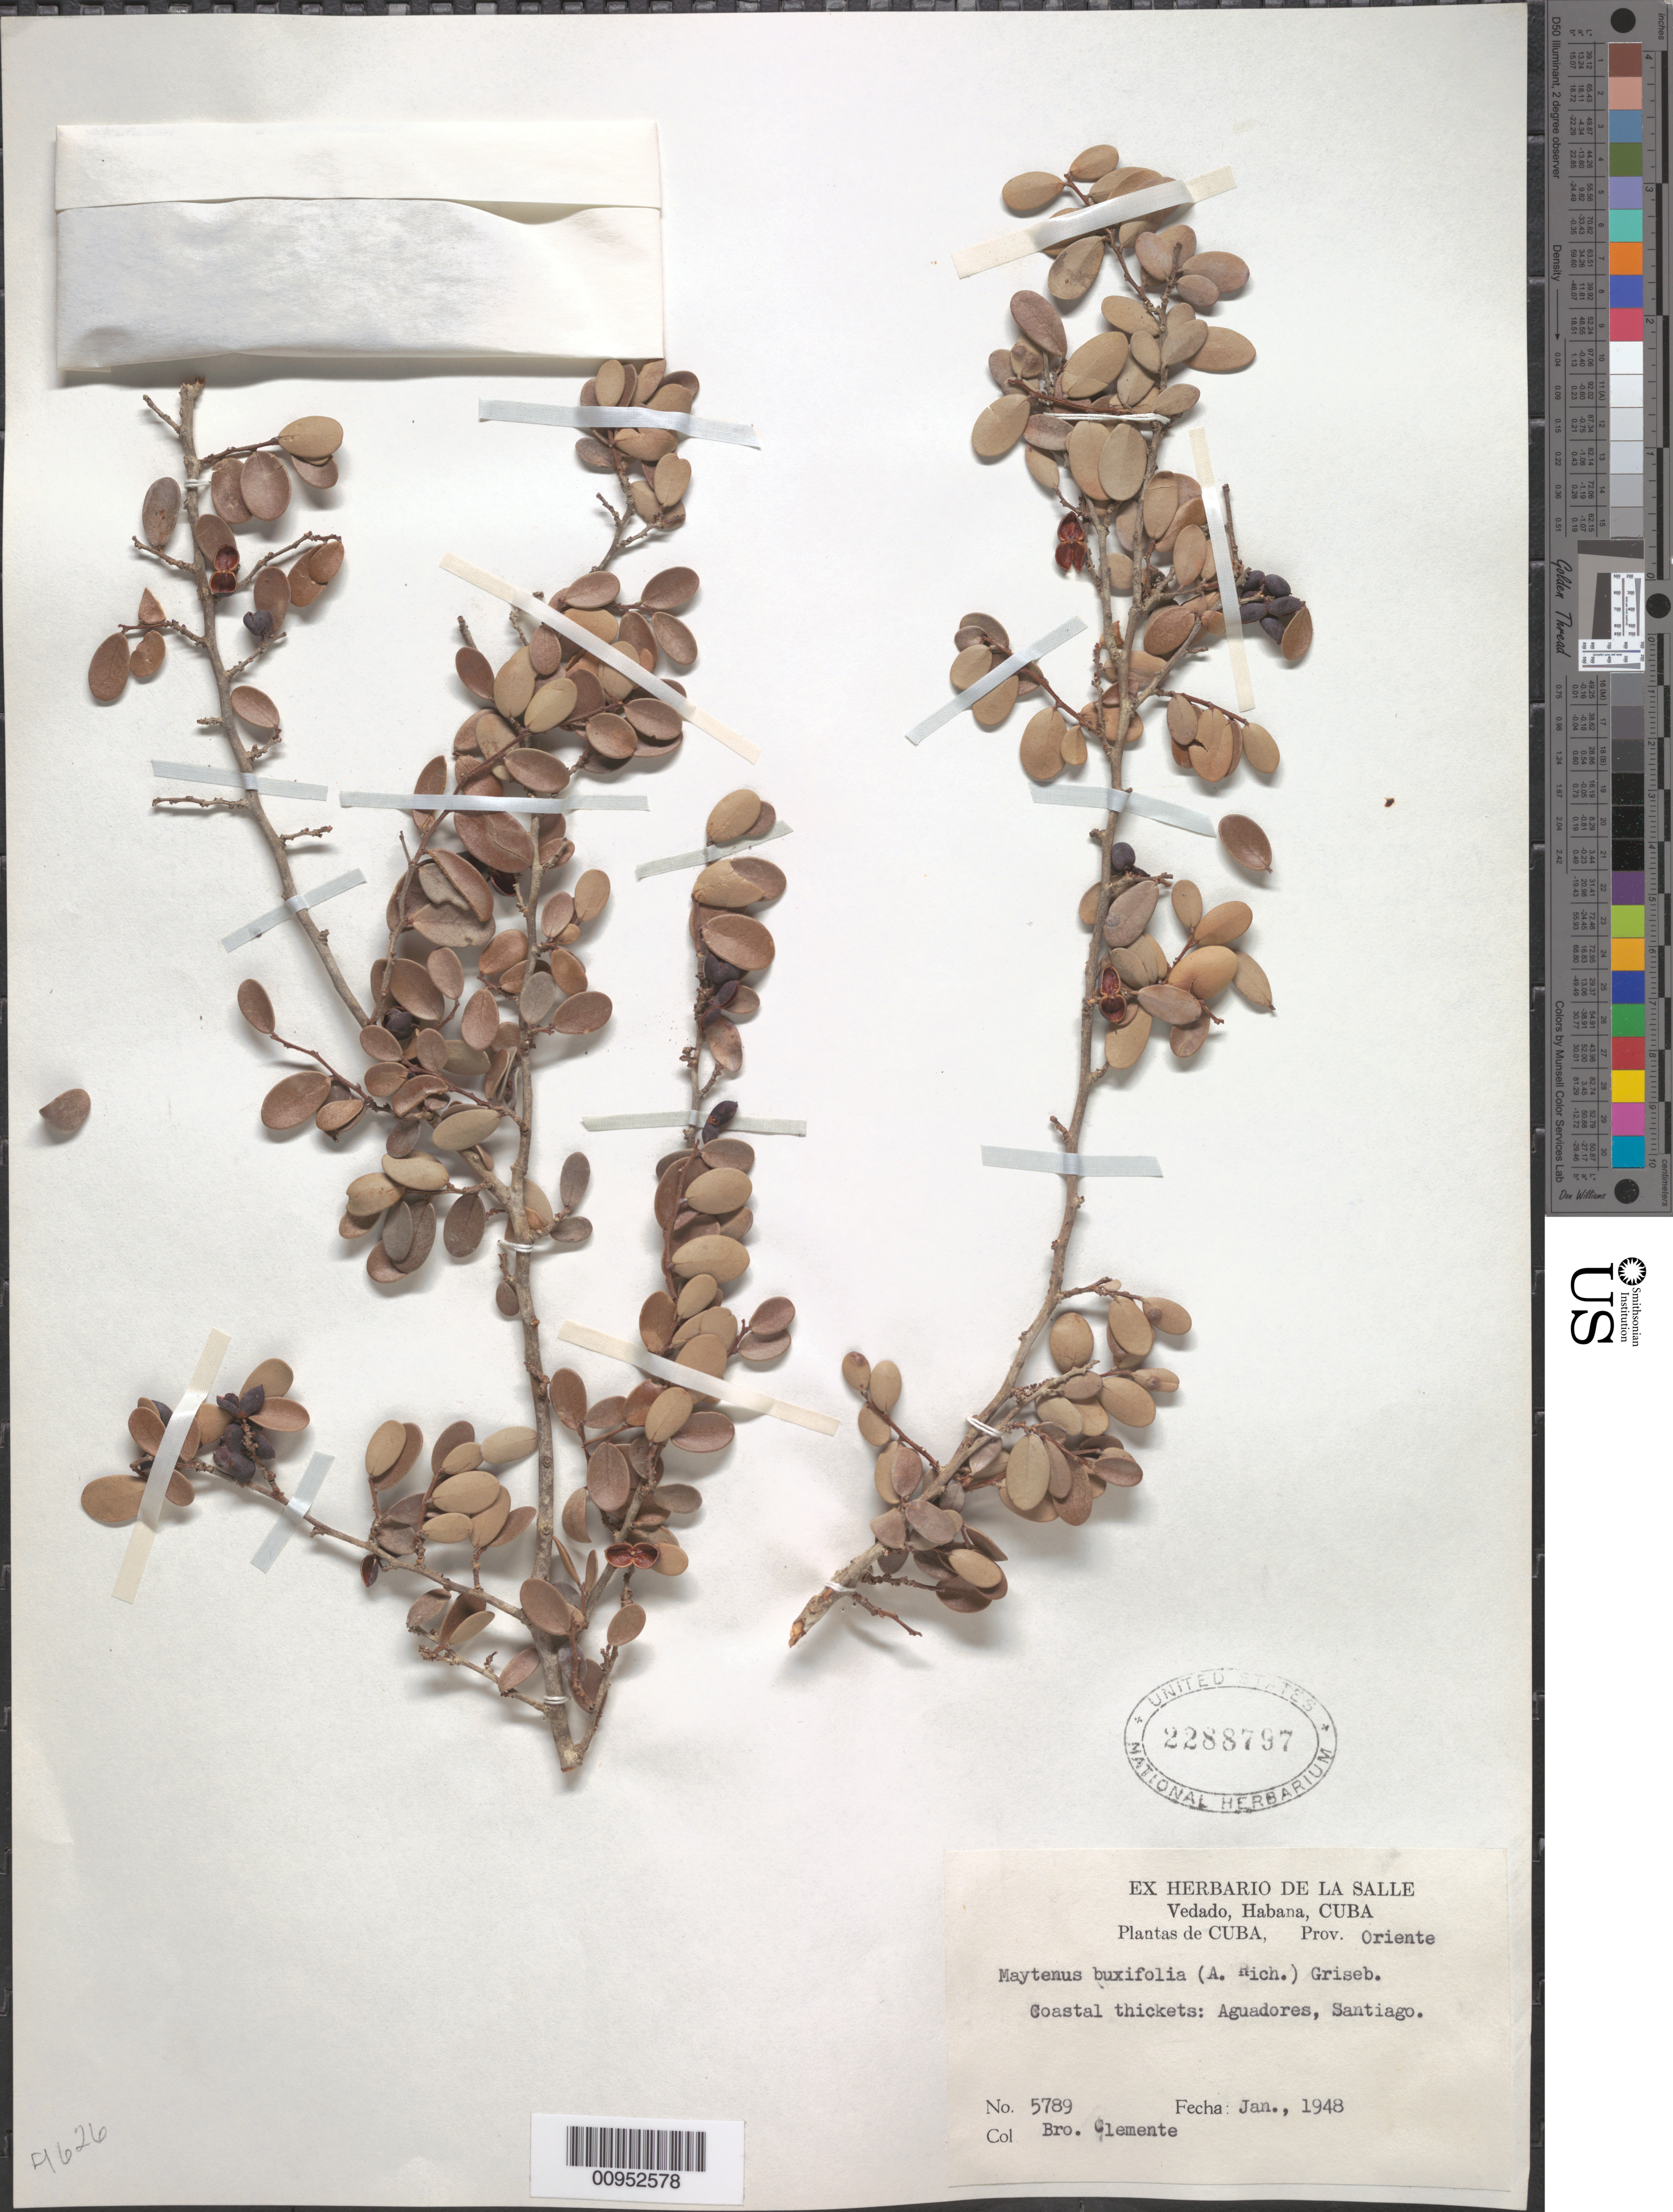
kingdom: Plantae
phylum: Tracheophyta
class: Magnoliopsida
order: Celastrales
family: Celastraceae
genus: Maytenus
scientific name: Maytenus buxifolia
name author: (A. Rich.) Griseb.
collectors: Bro. Clemente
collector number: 5789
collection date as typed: Jan 1948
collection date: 1948-01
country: Cuba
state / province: Santiago de Cuba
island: Cuba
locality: Aguadores, Santiago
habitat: Coastal thickets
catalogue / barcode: US 2288797